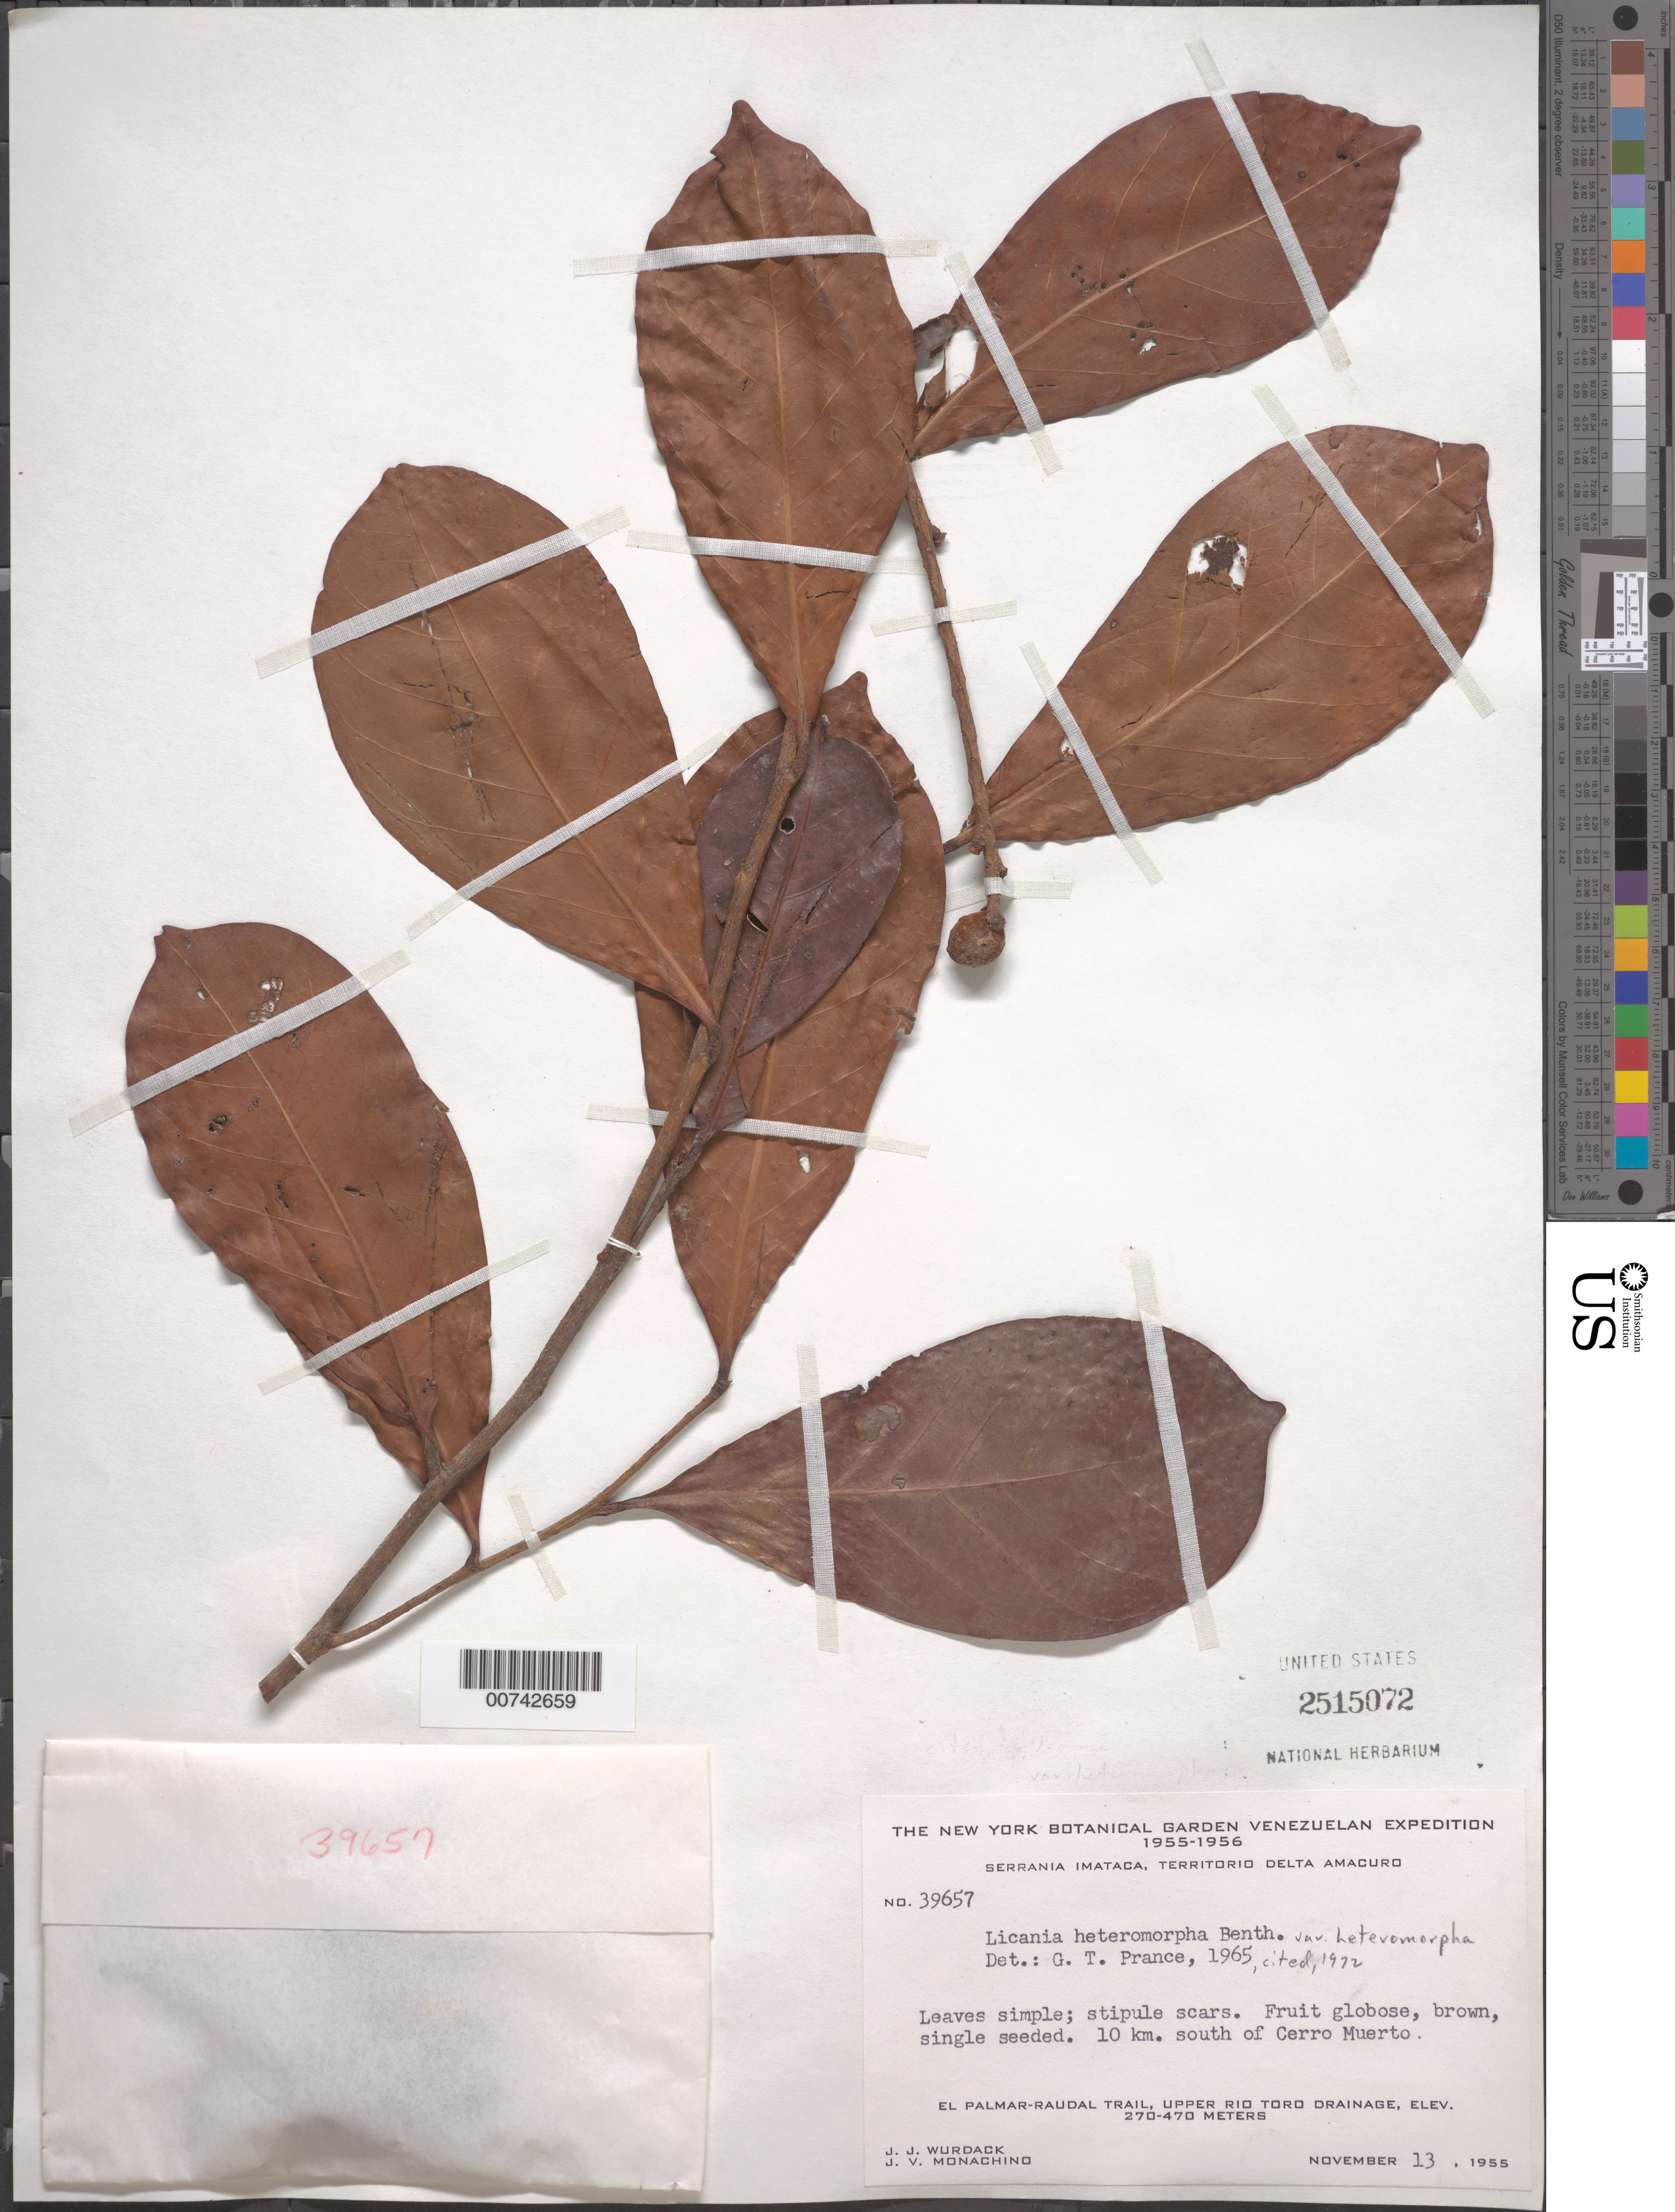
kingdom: Plantae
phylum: Tracheophyta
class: Magnoliopsida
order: Malpighiales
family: Chrysobalanaceae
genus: Hymenopus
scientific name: Hymenopus heteromorphus var. heteromorphus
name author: (Benth.) Sothers & Prance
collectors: J. J. Wurdack & J. V. Monachino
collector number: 39657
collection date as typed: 13-Nov-55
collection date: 1955-11-13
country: Venezuela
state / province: Delta Amacuro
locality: Serrania Imataca, El Palmar-Raudal Trail, upper Río Toro drainage; 10 km S of Cerro Muerto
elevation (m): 270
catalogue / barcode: US 2515072